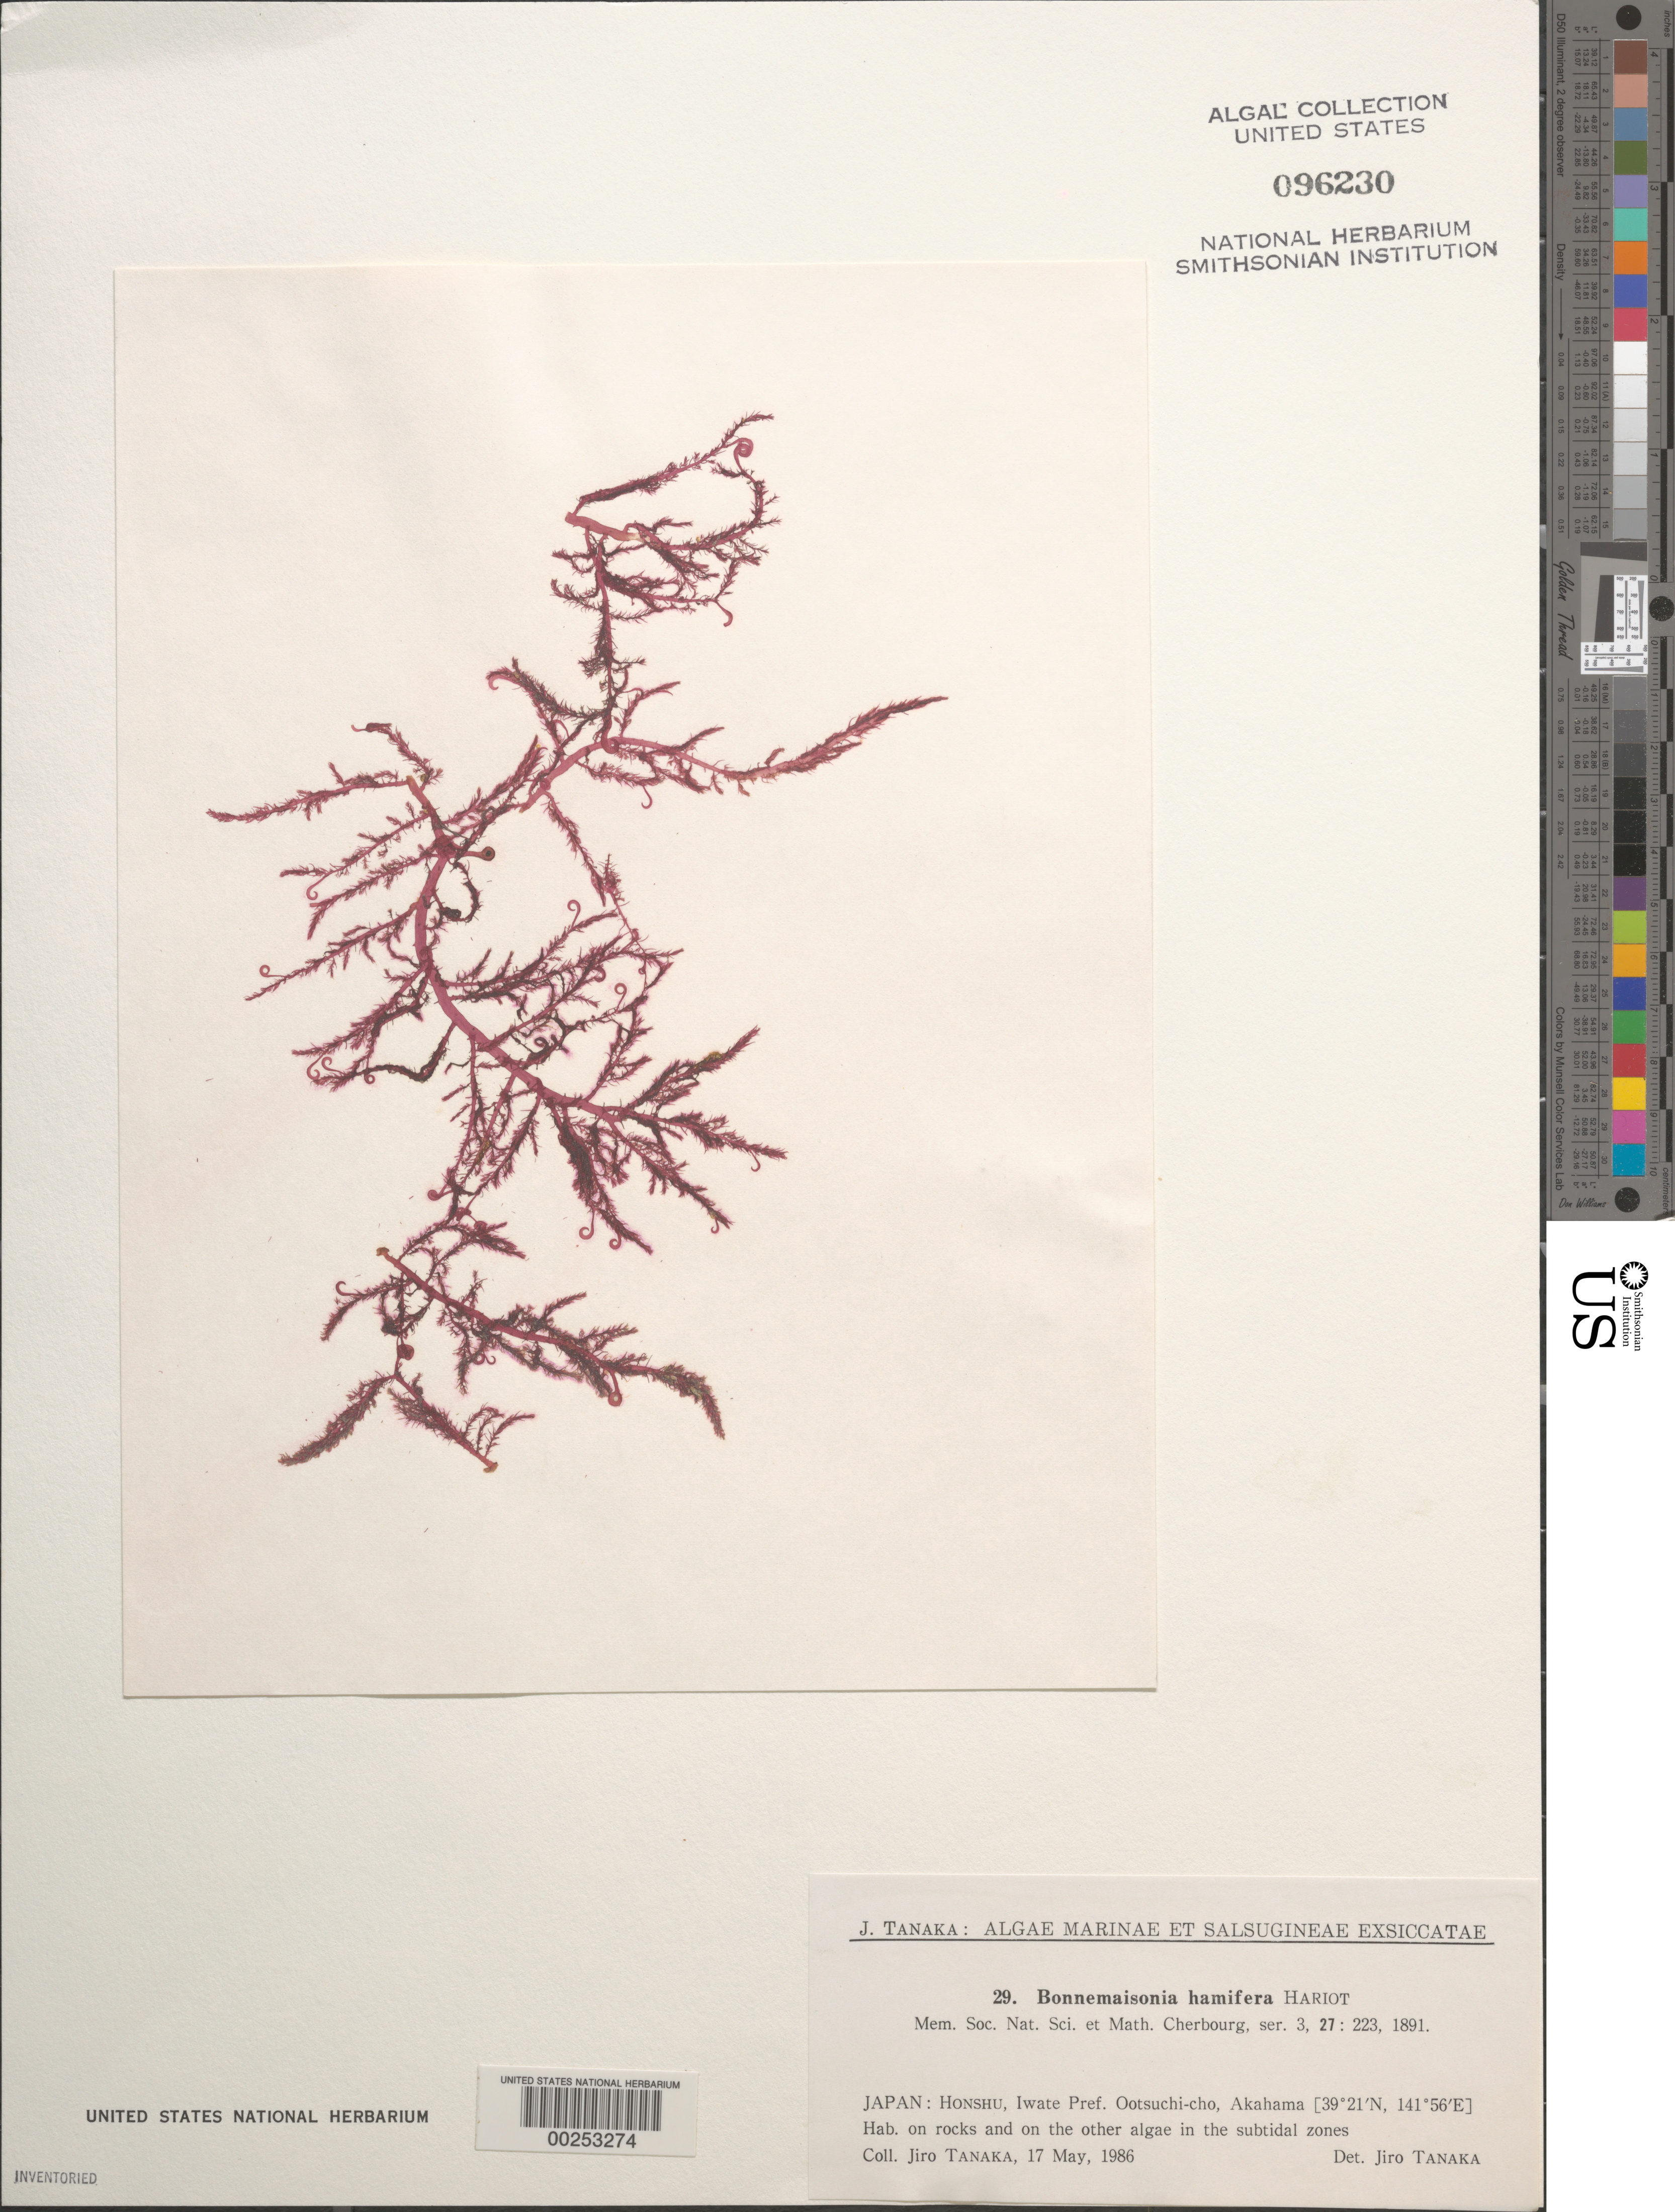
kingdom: Plantae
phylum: Rhodophyta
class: Florideophyceae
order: Bonnemaisoniales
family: Bonnemaisoniaceae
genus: Bonnemaisonia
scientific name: Bonnemaisonia hamifera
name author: P. Hariot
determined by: Tanaka, J.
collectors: J. Tanaka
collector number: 29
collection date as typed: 17 May 1986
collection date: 1986-05-17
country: Japan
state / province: Iwate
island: Honshu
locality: Akahama, Ootsuchi-cho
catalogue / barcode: US 96230